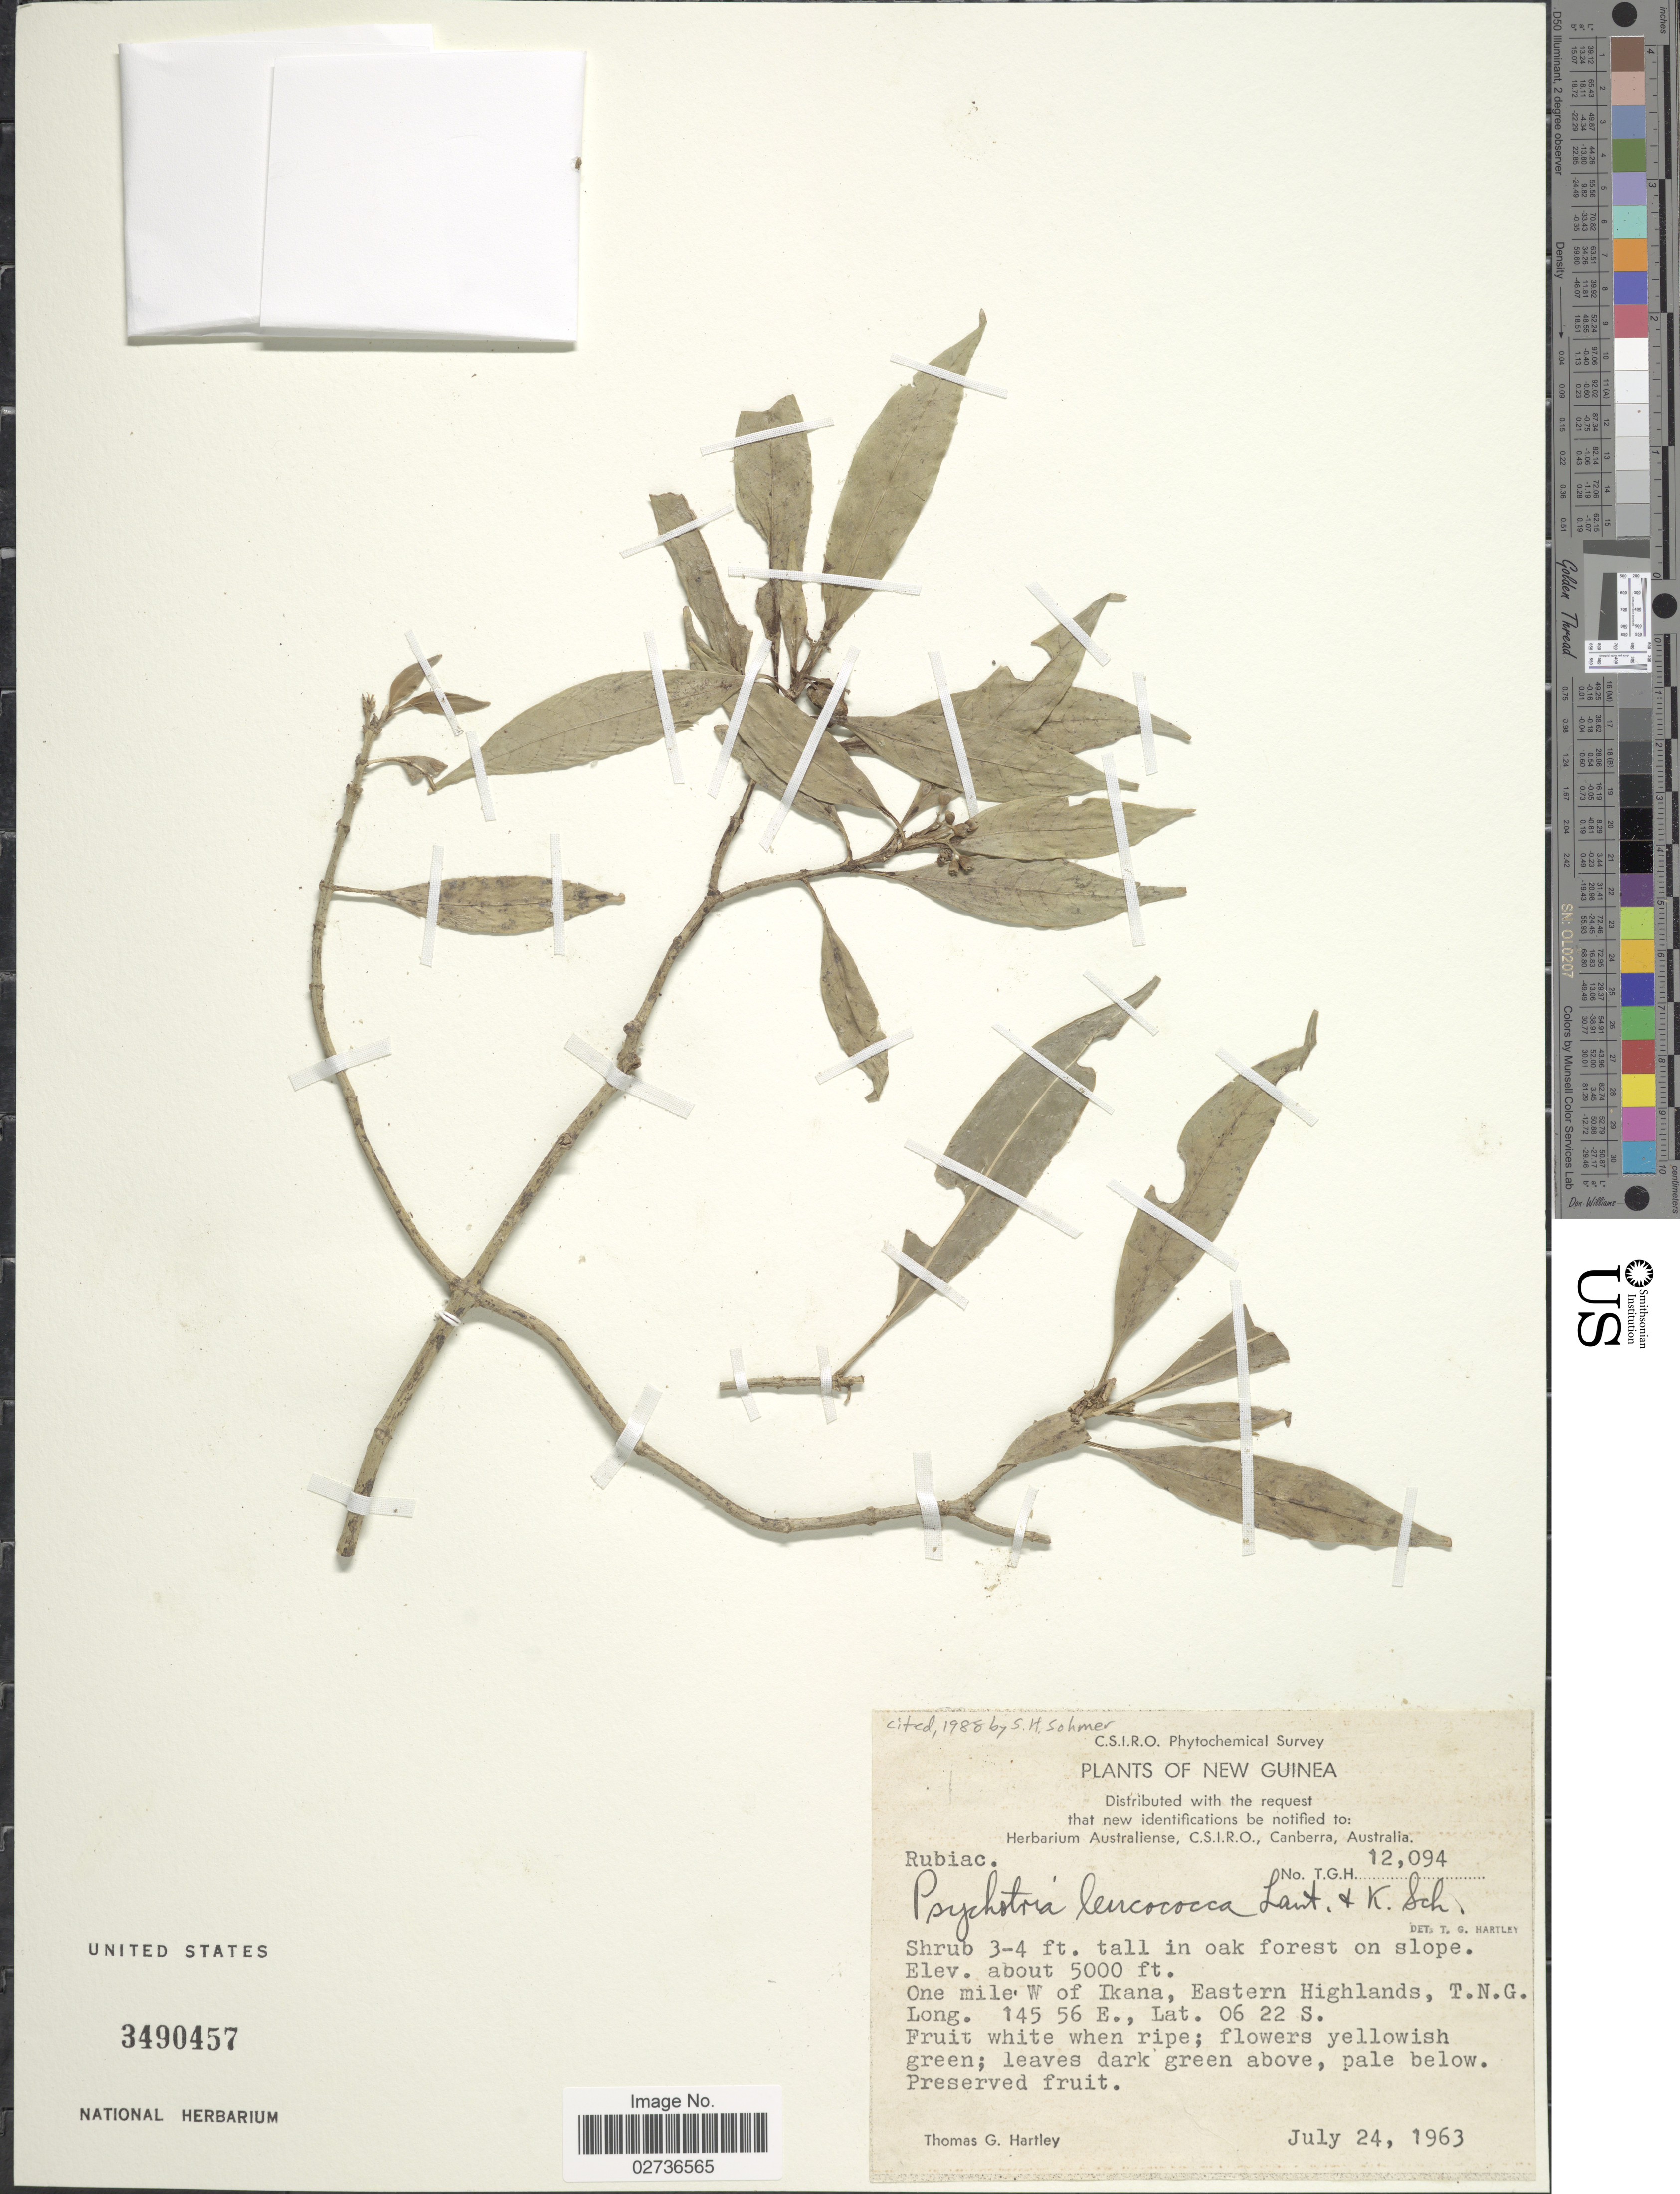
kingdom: Plantae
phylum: Tracheophyta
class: Magnoliopsida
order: Gentianales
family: Rubiaceae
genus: Psychotria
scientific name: Psychotria leucococca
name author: K. Schum. & Lauterb.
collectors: T. G. Hartley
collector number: T.G.H. 12094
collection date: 1963-07-24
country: Papua New Guinea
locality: New Guinea, One mile W of Ikana, Eastern Highlands, T.N.G.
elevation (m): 1524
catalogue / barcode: US 3490457